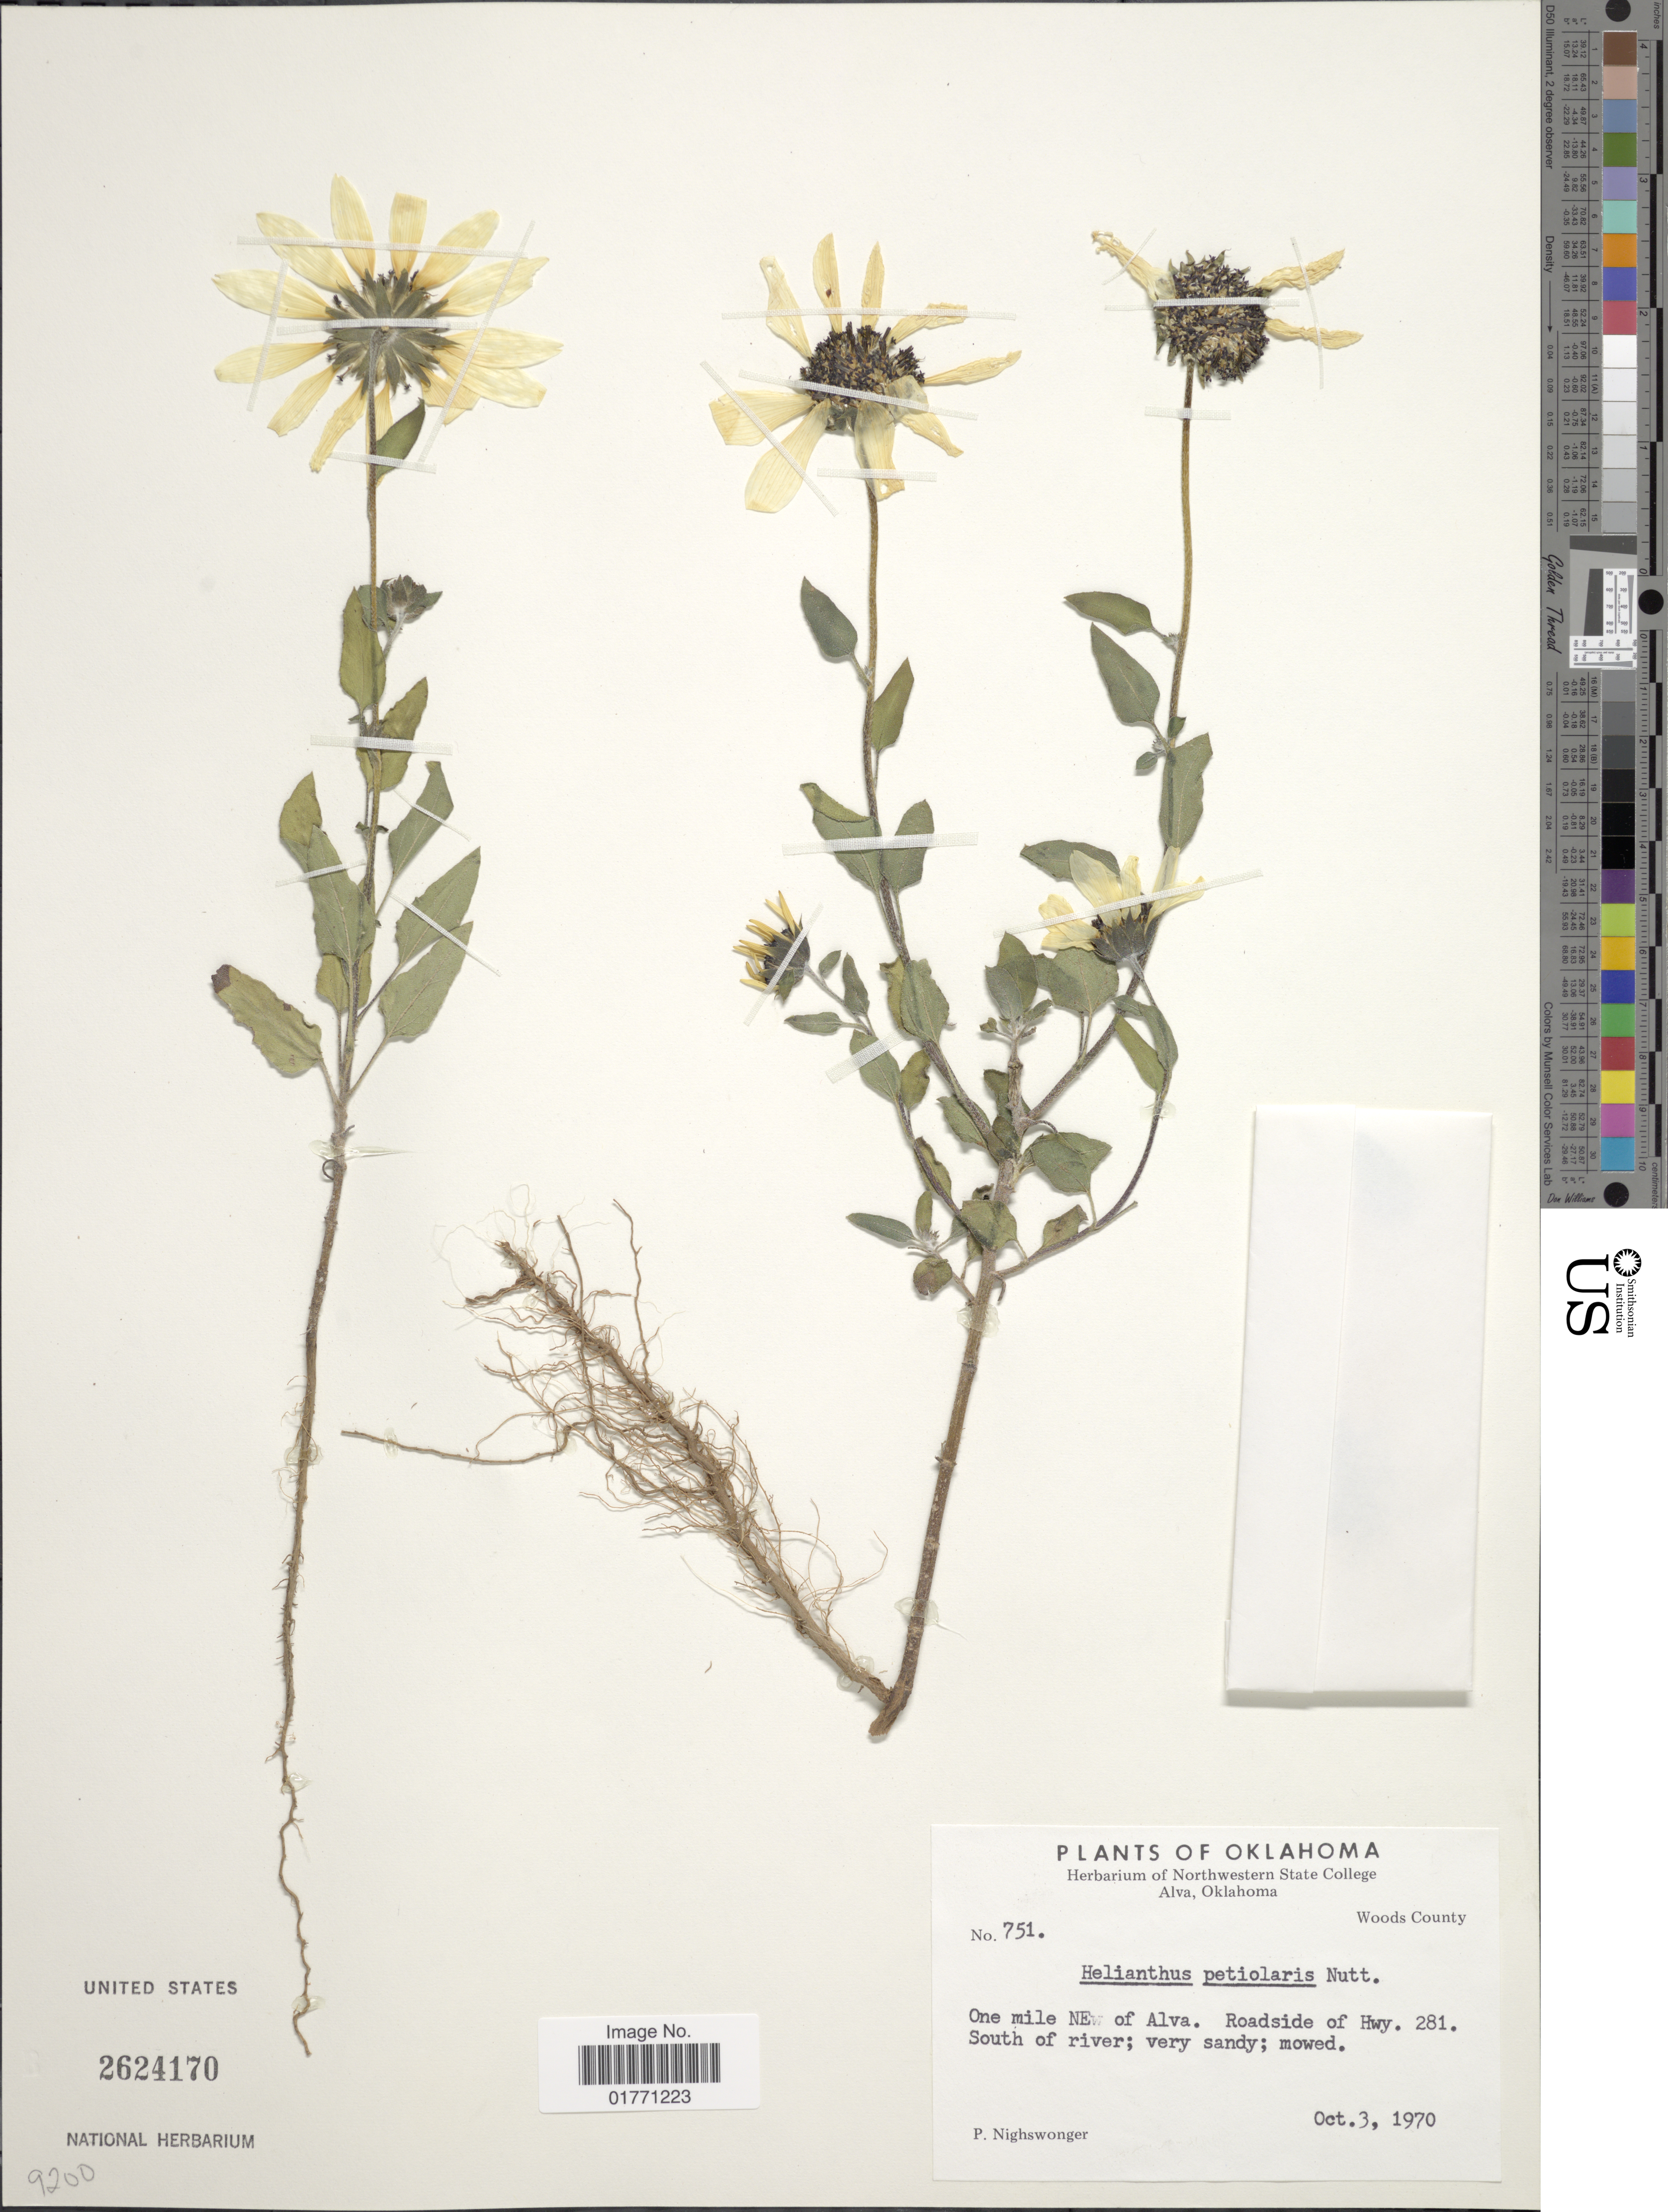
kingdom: Plantae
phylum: Tracheophyta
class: Magnoliopsida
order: Asterales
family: Asteraceae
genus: Helianthus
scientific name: Helianthus petiolaris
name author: Nutt.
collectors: P. Nighswonger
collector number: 751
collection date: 1970-10-03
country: United States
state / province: Oklahoma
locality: One mile NE of Alva, roadside of Hwy. 281, South of river.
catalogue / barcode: US 2624170